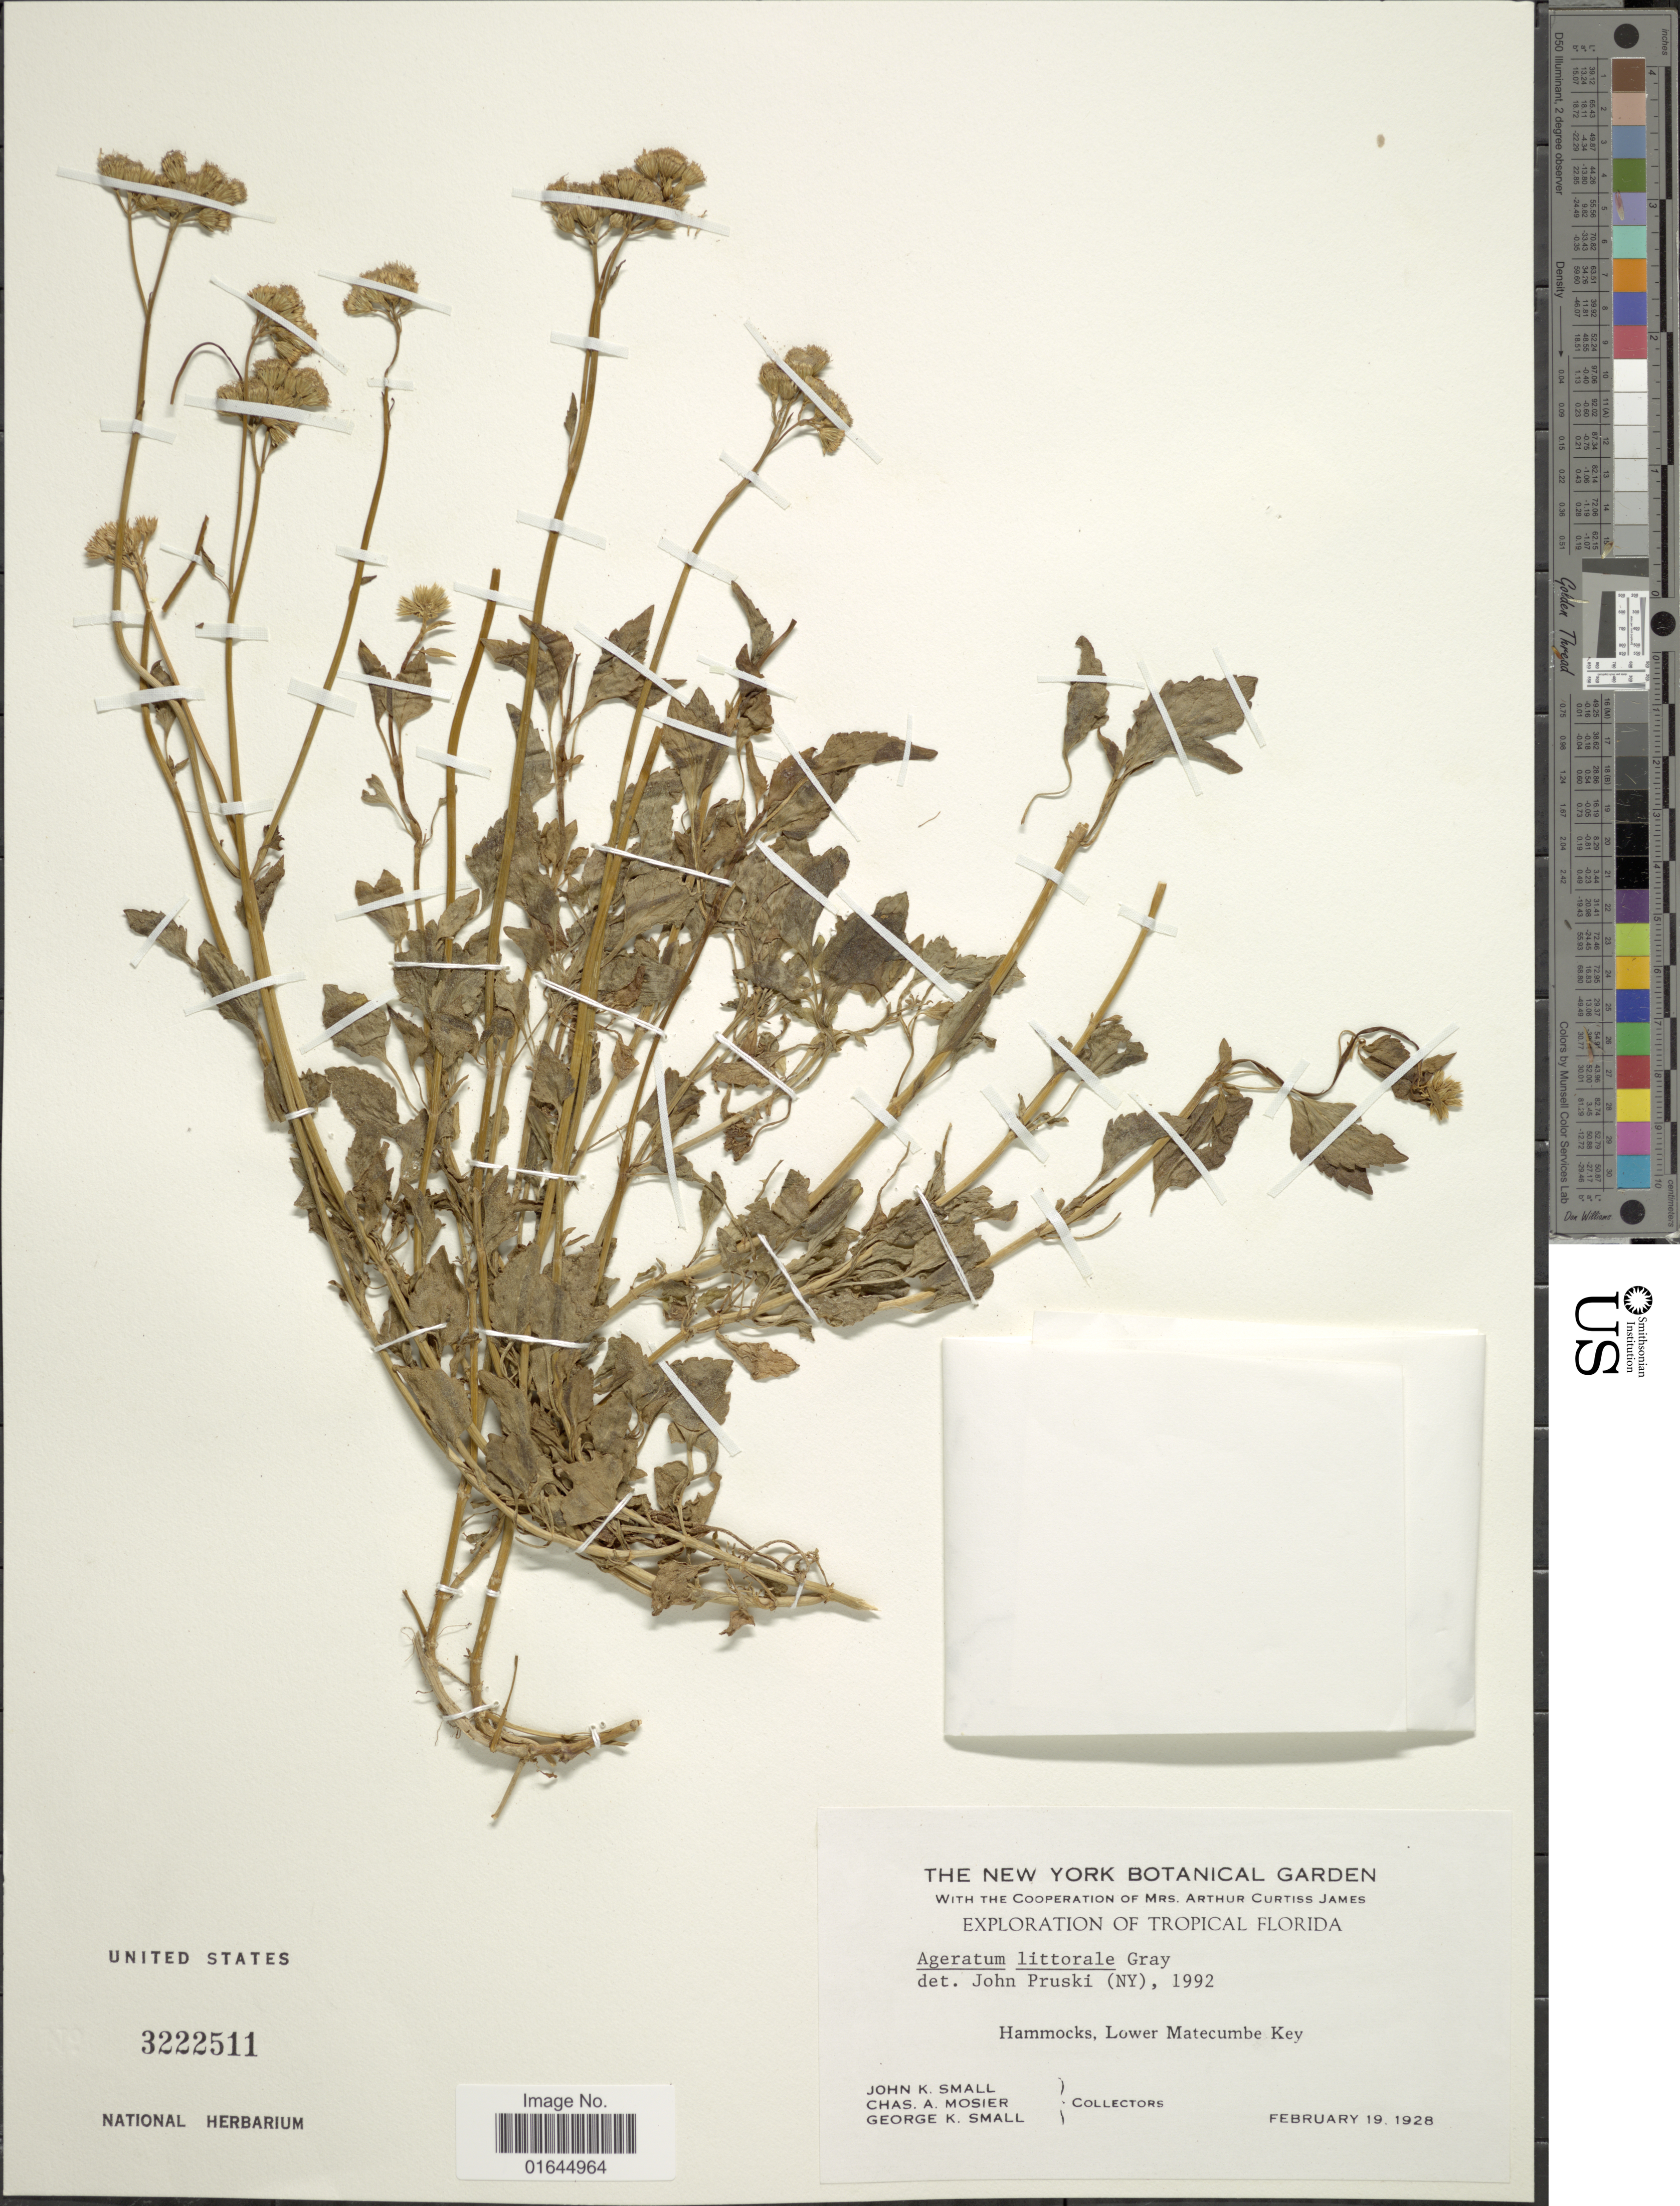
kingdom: Plantae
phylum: Tracheophyta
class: Magnoliopsida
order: Asterales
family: Asteraceae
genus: Ageratum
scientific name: Ageratum littorale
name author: A. Gray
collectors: J. K. Small, C. A. Mosier & G. K. Small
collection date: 1928-02-19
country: United States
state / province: Florida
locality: Hammocks, Lower Matecumbe Key.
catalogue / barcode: US 3222511